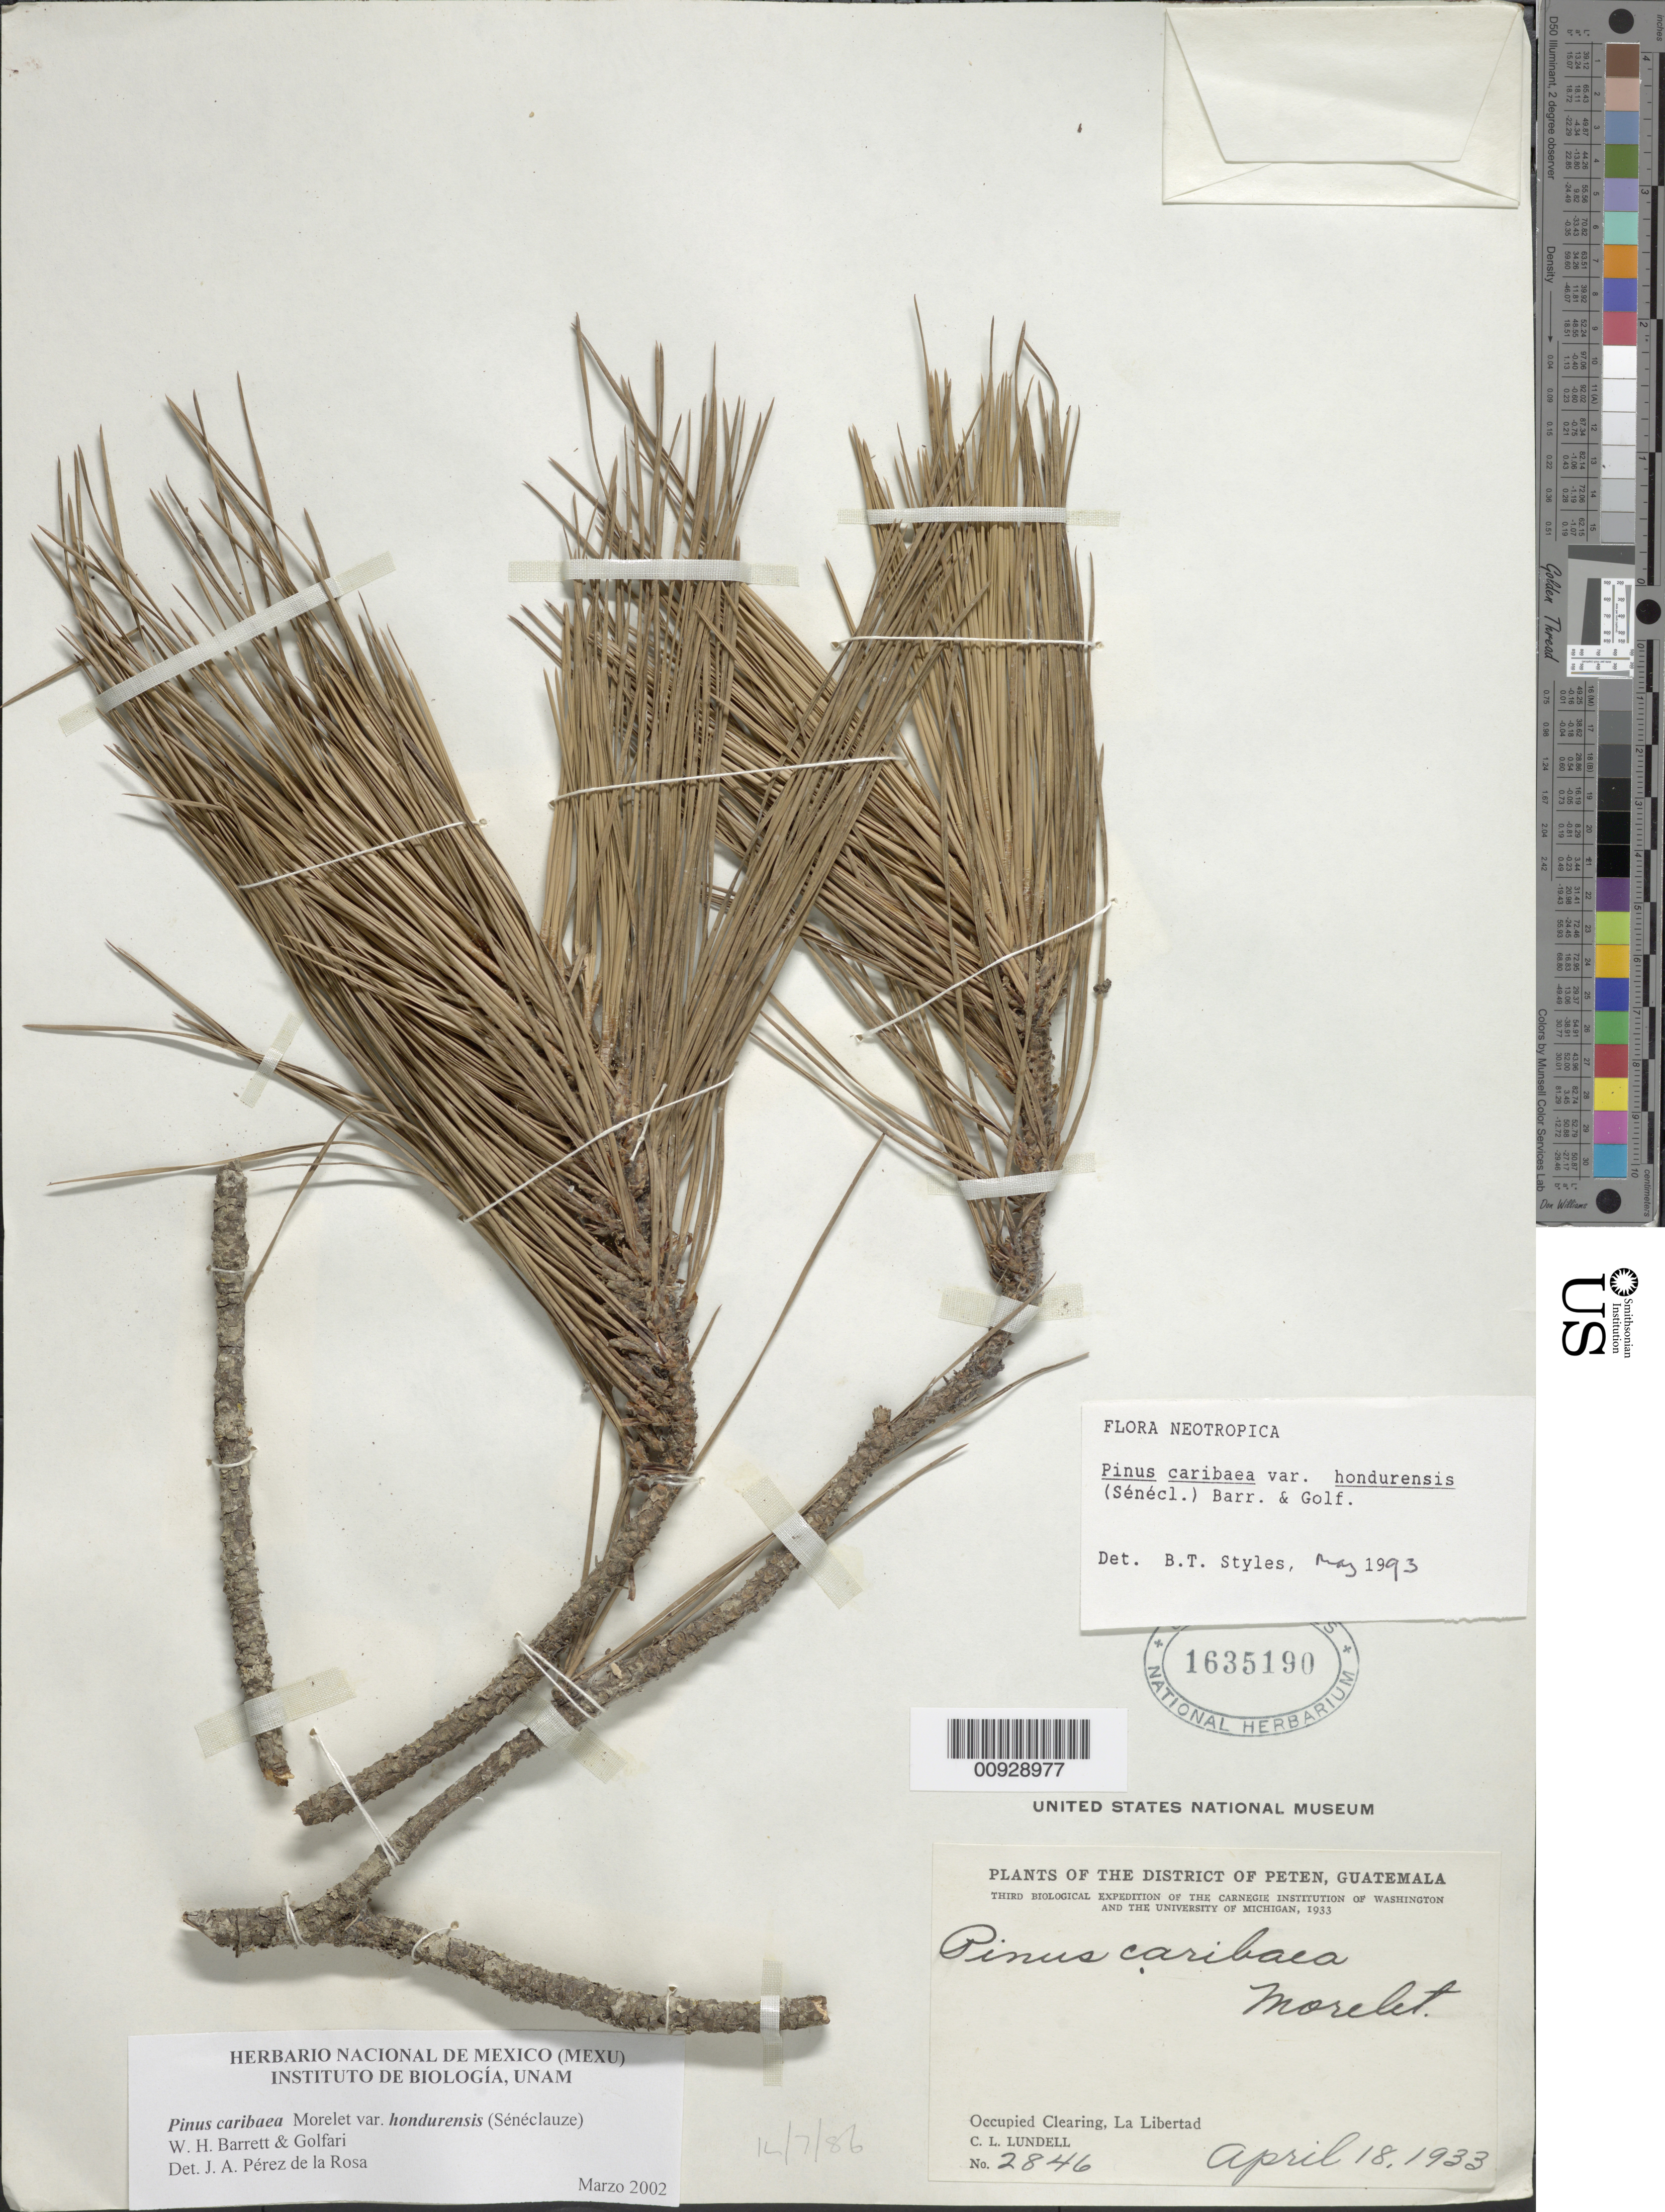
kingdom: Plantae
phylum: Tracheophyta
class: Pinopsida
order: Pinales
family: Pinaceae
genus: Pinus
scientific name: Pinus caribaea var. hondurensis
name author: (Sénécl.) W.H.G. Barrett & Golfari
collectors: C. L. Lundell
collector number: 2846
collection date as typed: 18 Apr 1933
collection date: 1933-04-18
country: Guatemala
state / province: El Petén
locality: La Libertad.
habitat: Occupied clearing.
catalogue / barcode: US 1635190